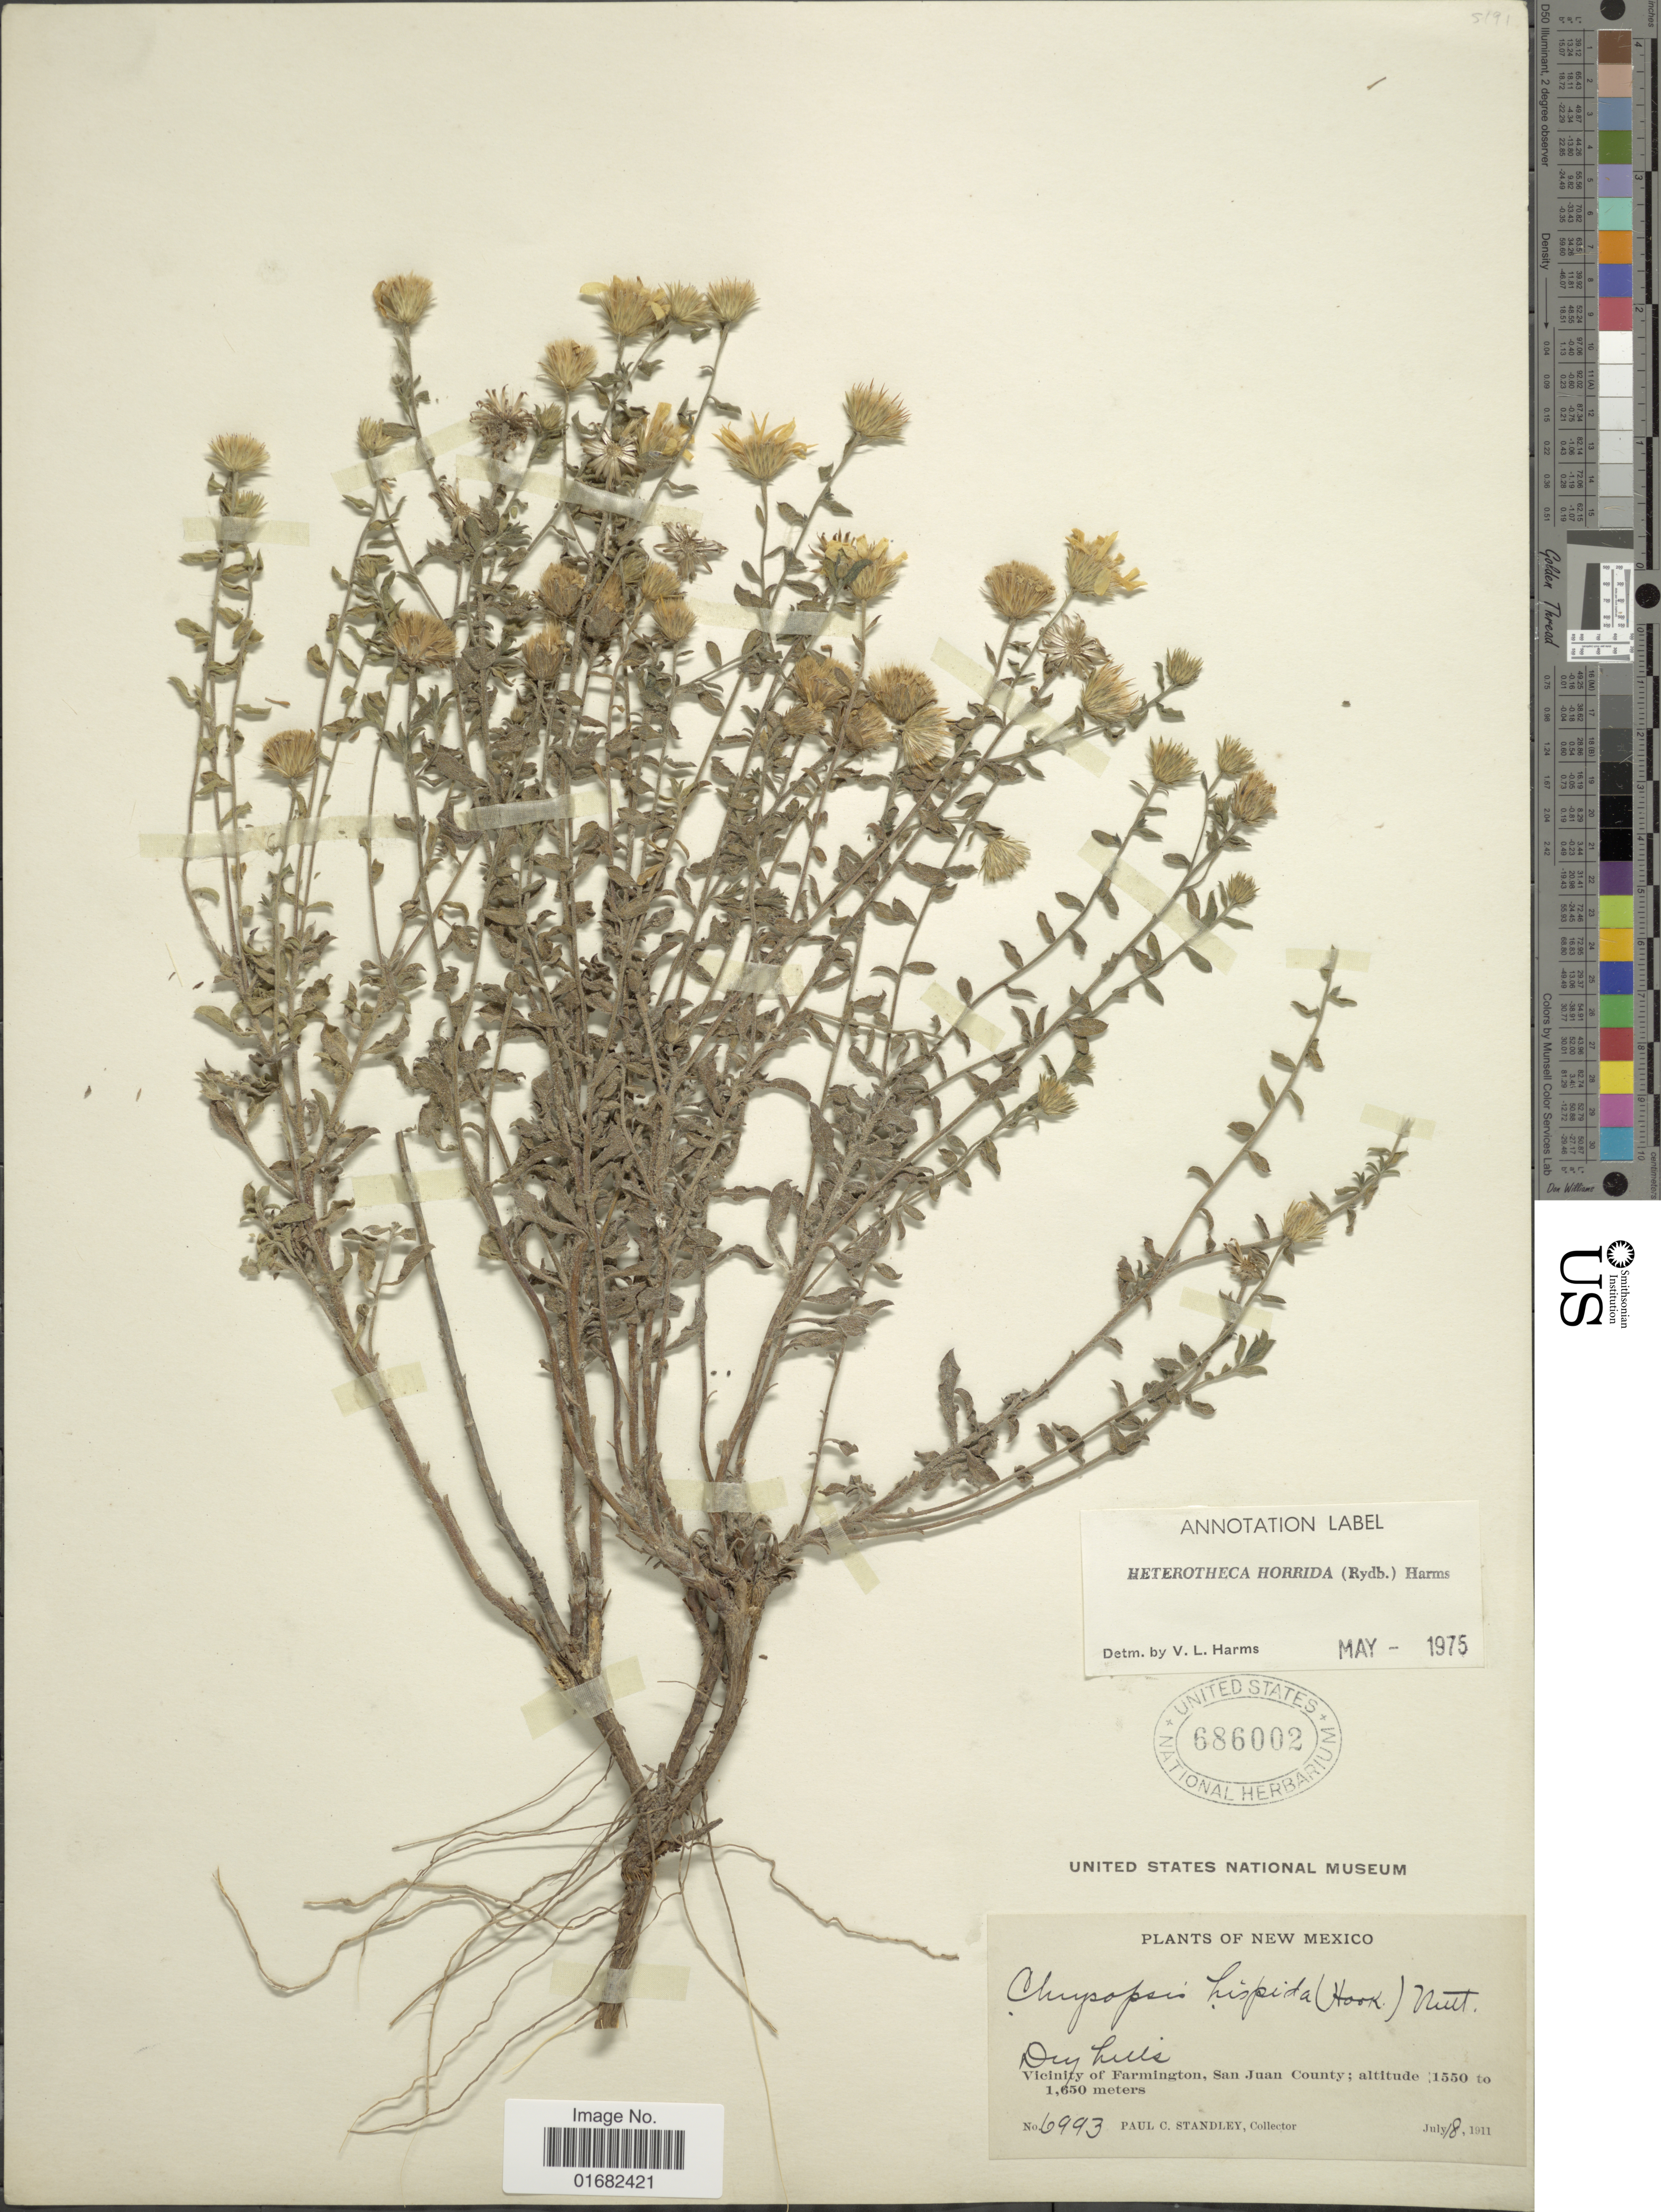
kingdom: Plantae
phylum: Tracheophyta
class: Magnoliopsida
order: Asterales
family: Asteraceae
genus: Heterotheca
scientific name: Heterotheca horrida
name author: (Rydb.) V.L. Harms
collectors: P. C. Standley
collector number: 6993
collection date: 1911-07-18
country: United States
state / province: New Mexico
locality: Vicinity of Farmington, San Juan County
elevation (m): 1550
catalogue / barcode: US 686002